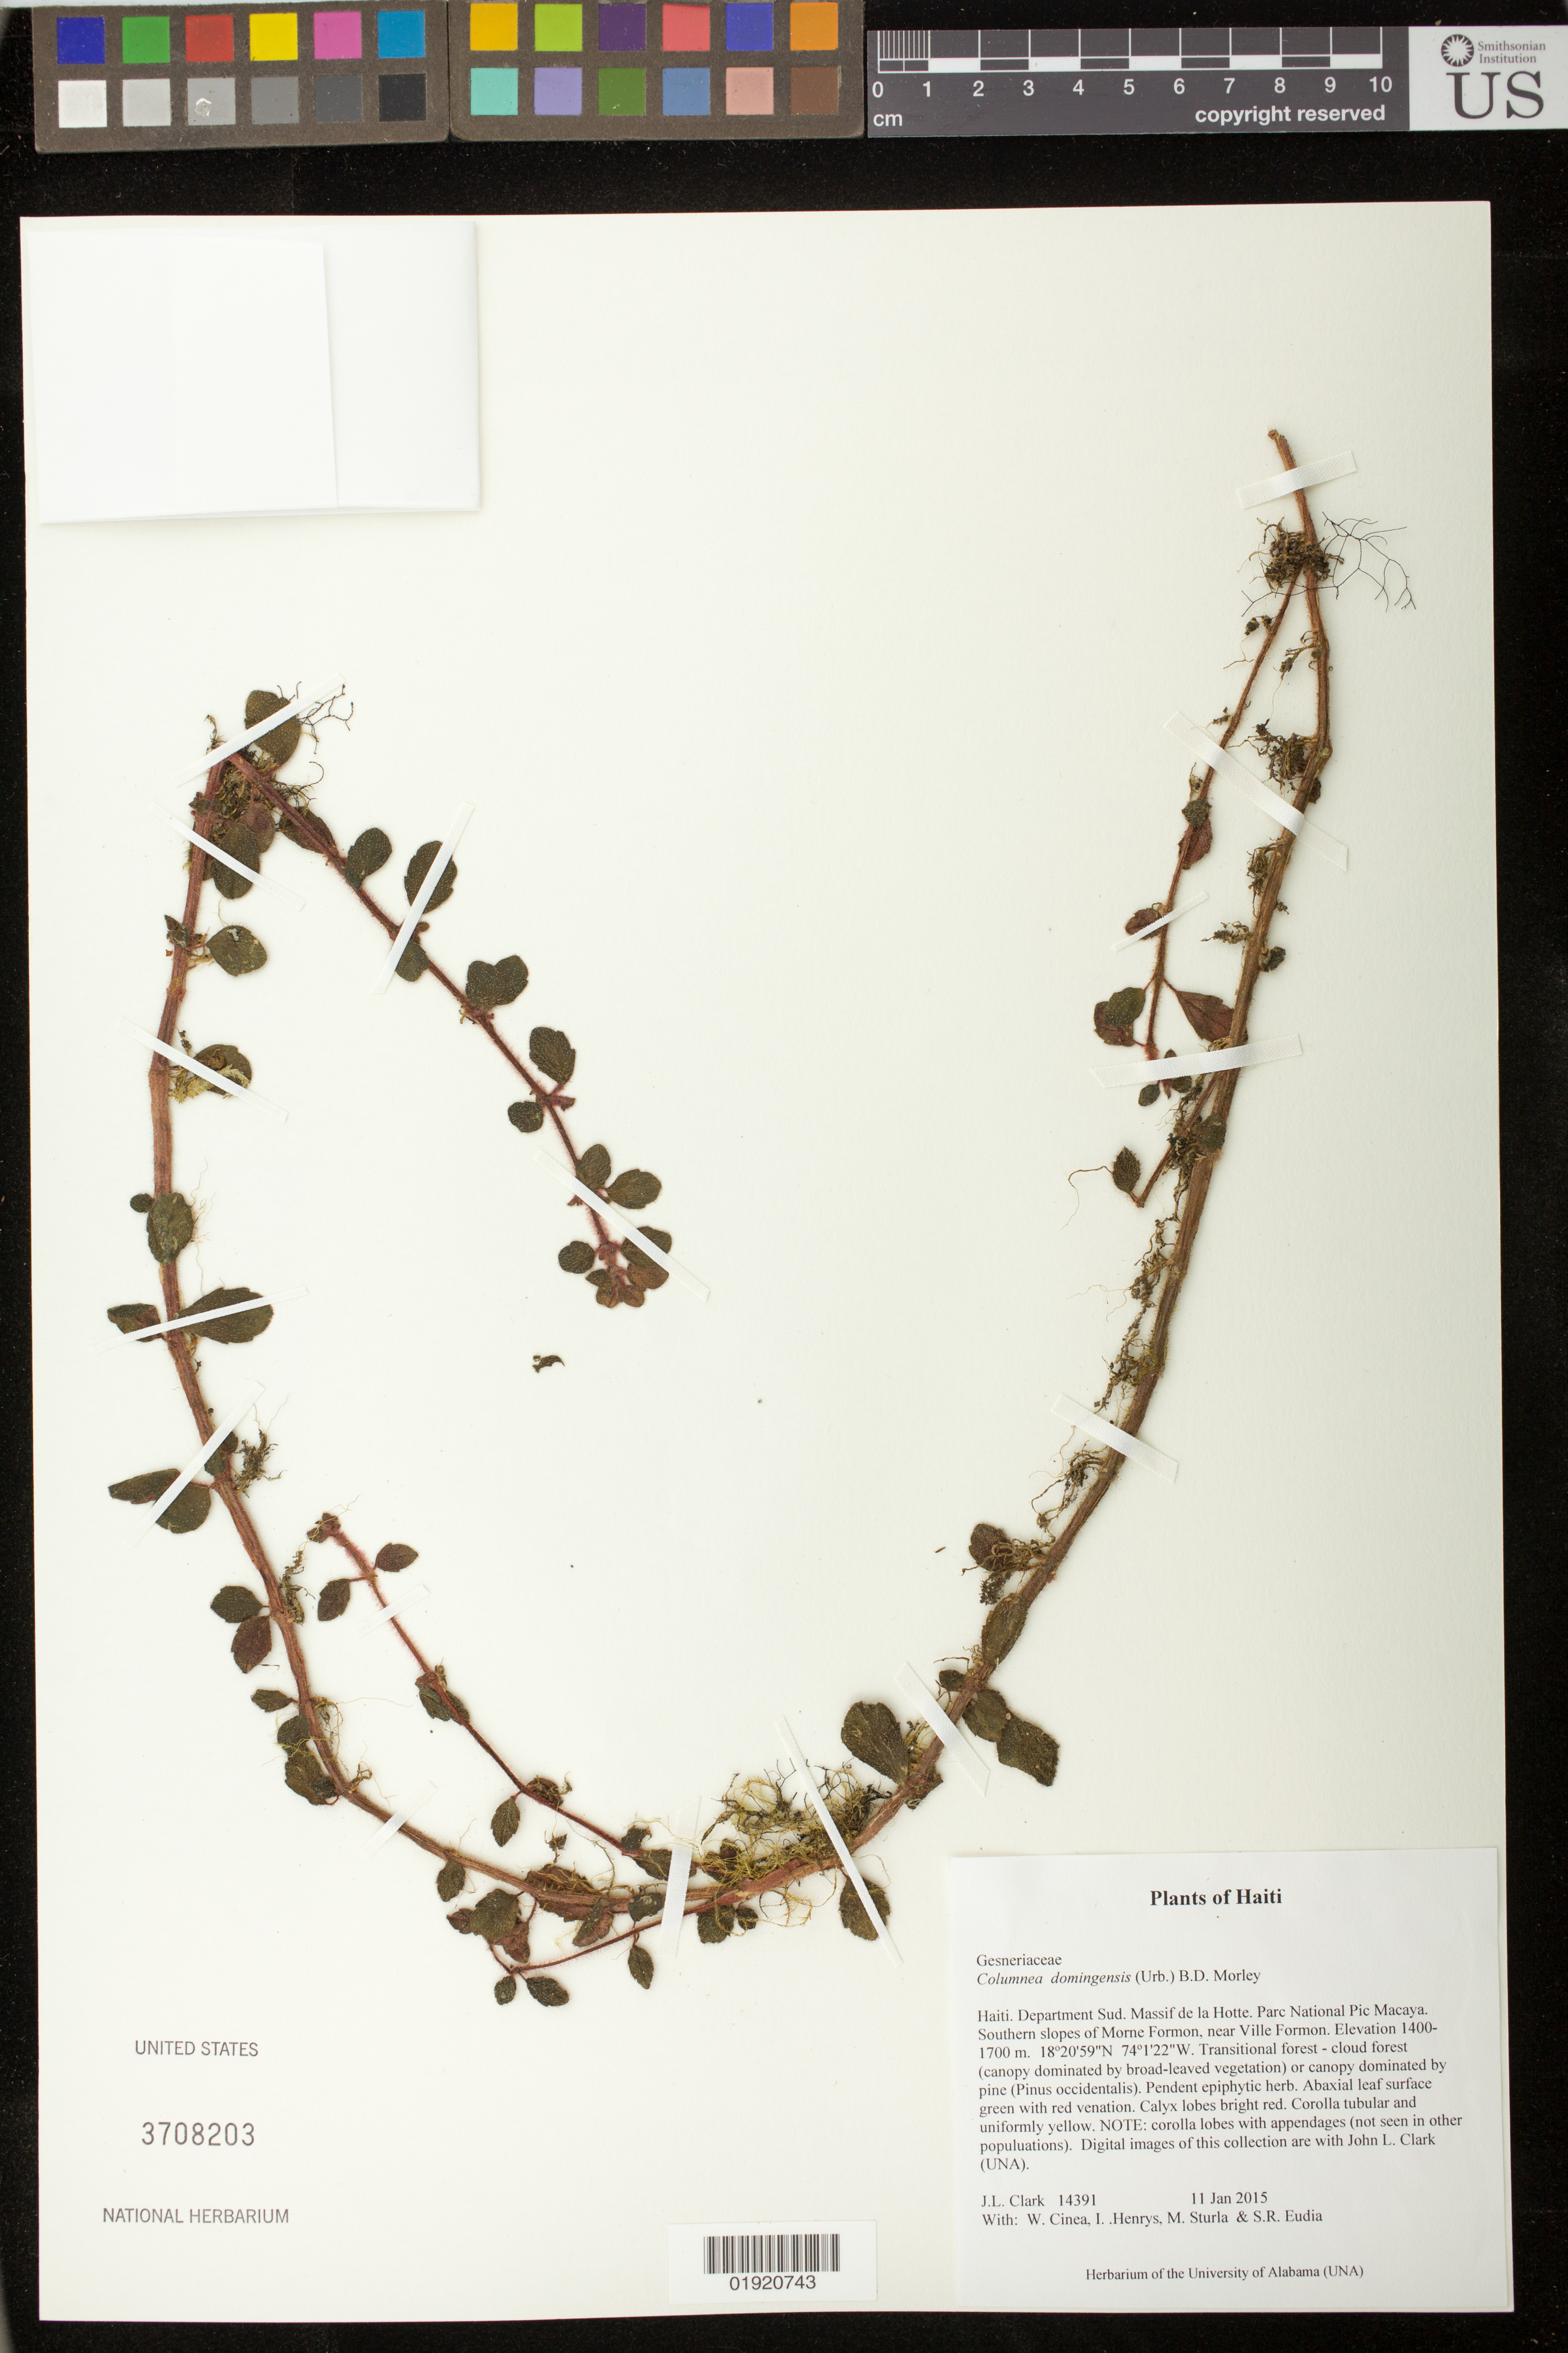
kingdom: Plantae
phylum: Tracheophyta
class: Magnoliopsida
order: Lamiales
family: Gesneriaceae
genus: Columnea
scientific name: Columnea domingensis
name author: (Urb.) B.D. Morley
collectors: J. L. Clark, W. Cinea, I. Henrys, M. Sturla & S. Eudia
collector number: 14391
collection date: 2015-01-11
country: Haiti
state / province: Sud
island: Hispaniola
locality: Haiti. Department Sud. Massif de la Hotte. Parc National Pic Macaya. Southern slopes of Morne Formon, near Ville Formon.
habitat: Transitional forest- cloud forest (canopy dominated by broad-leaved vegetation) or canopy dominated by pine (Pinus occidentalis).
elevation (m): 1400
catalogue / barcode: US 3708203